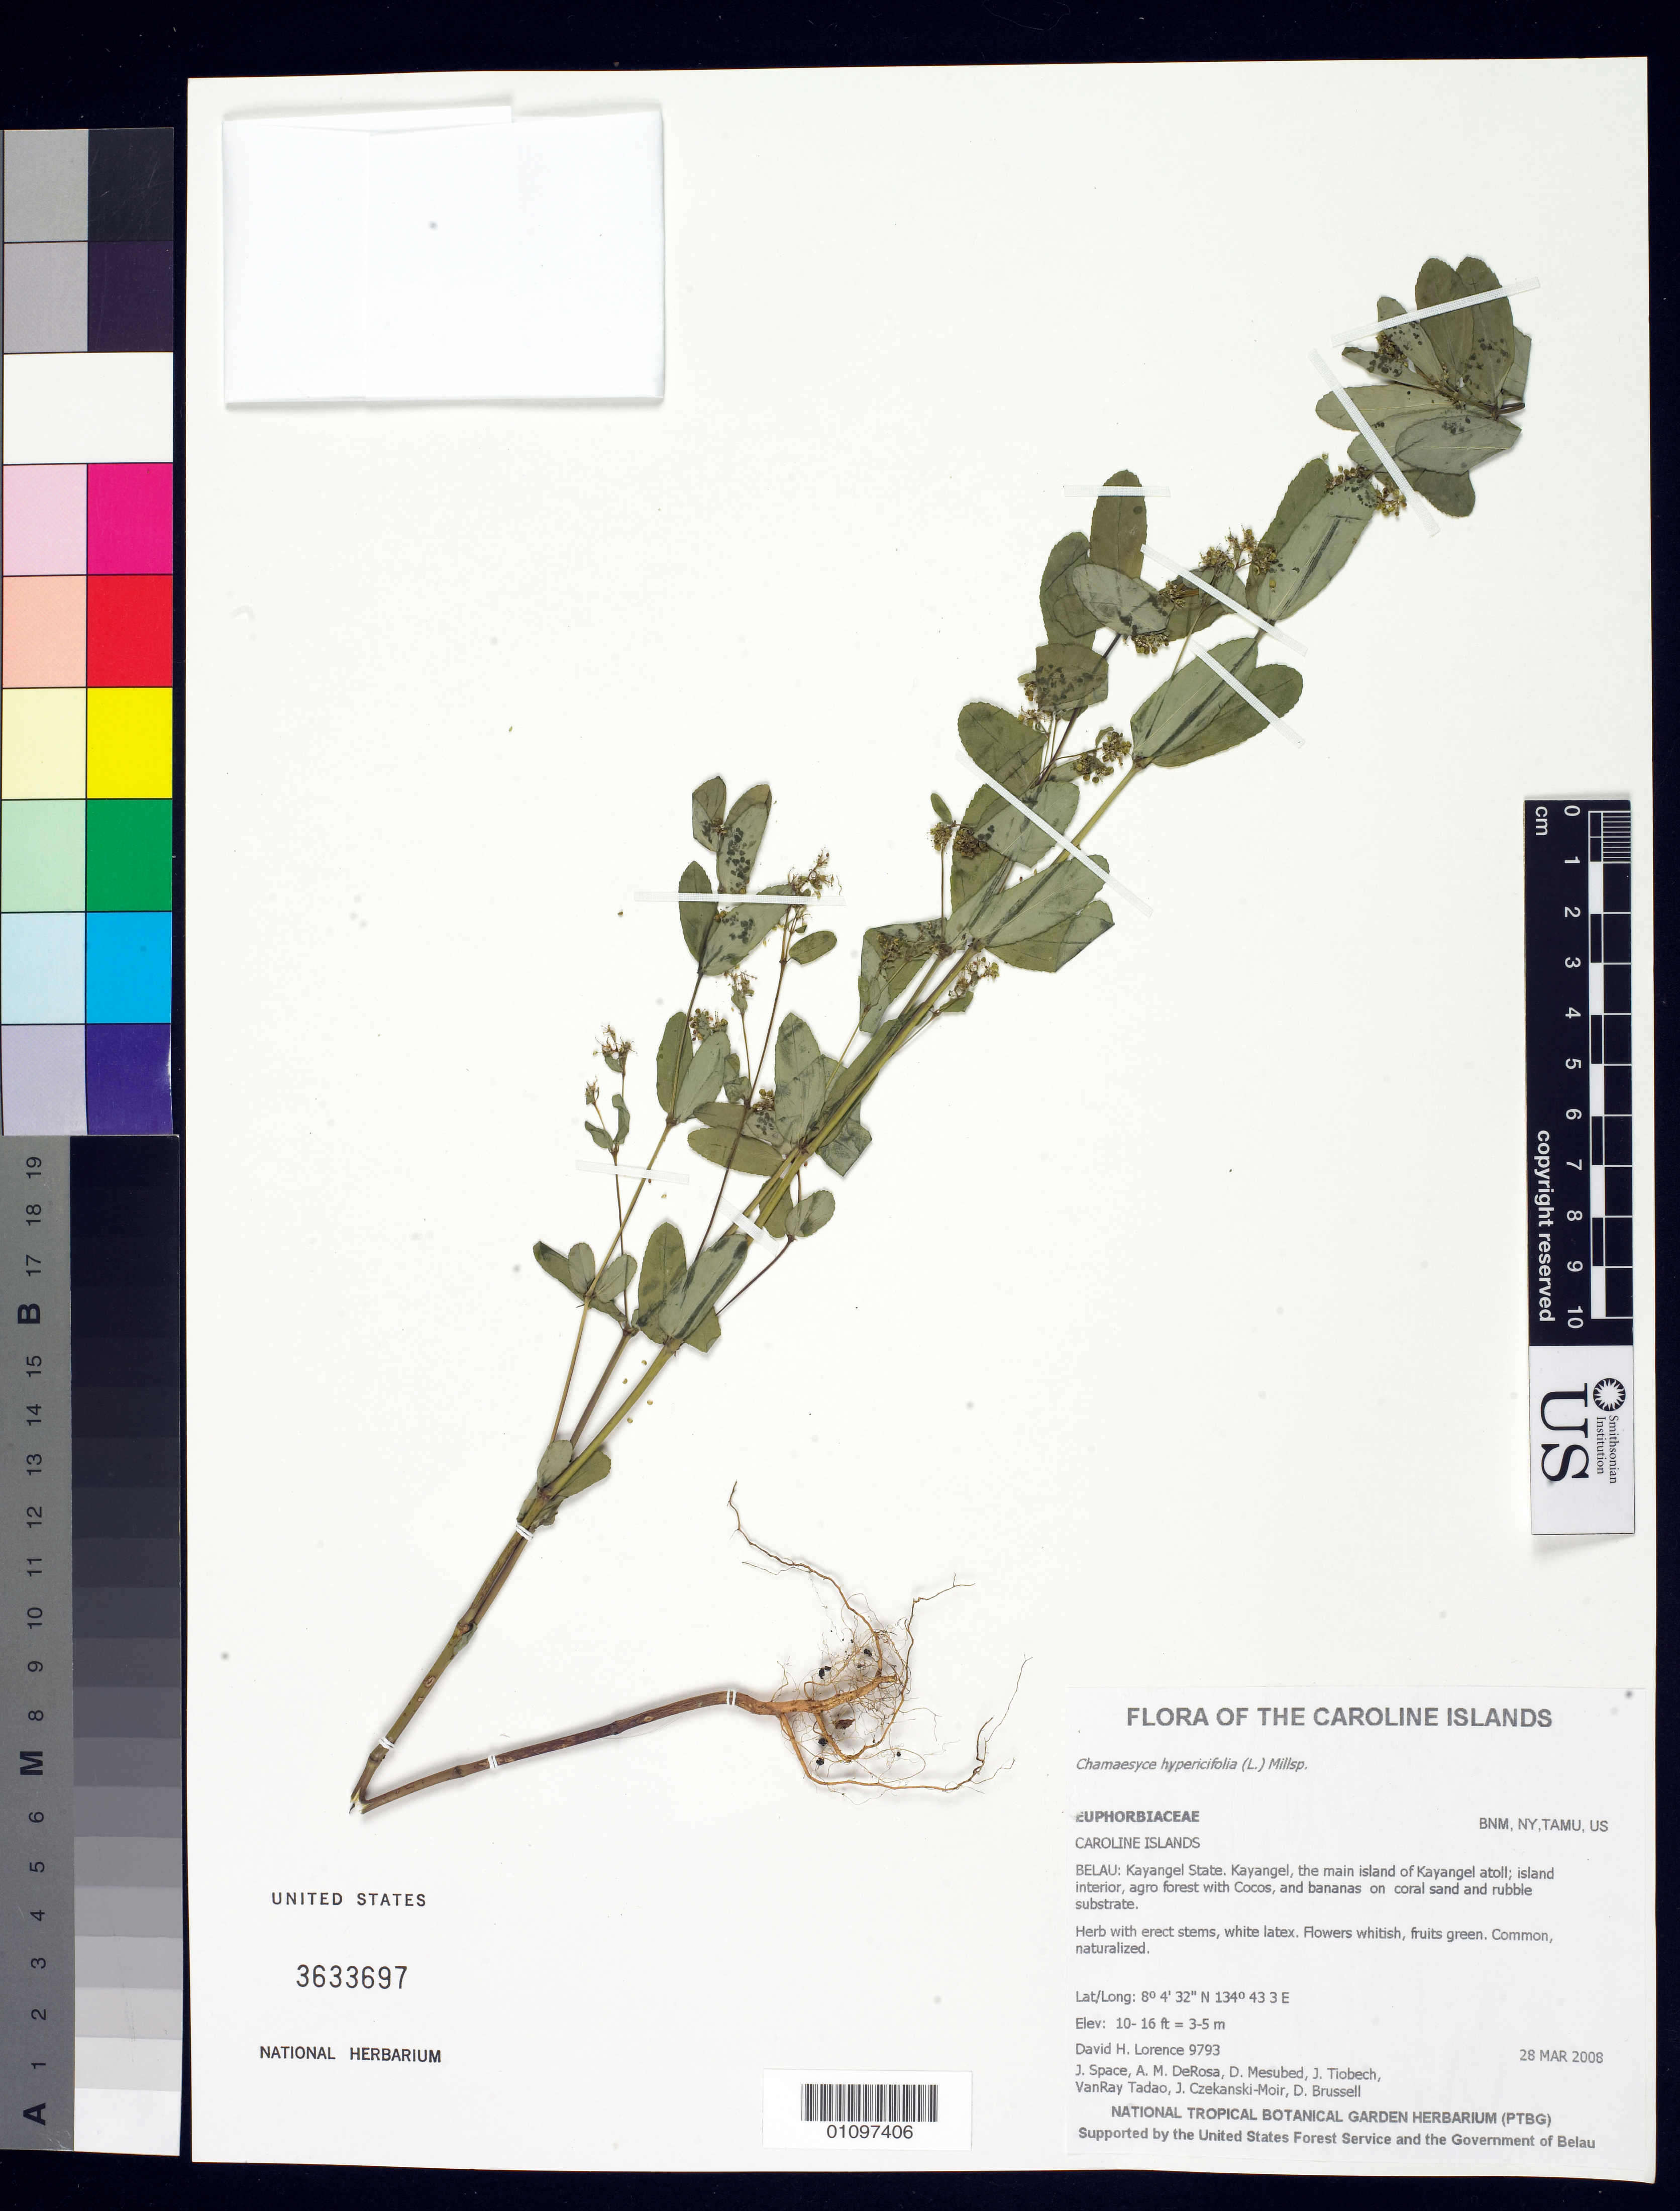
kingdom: Plantae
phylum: Tracheophyta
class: Magnoliopsida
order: Malpighiales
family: Euphorbiaceae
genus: Euphorbia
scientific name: Euphorbia hypericifolia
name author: L.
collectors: D. Lorence, J. Space, A. DeRosa, D. Mesubed, J. Tiobech, V. Tadao & J. Czekanski-Moir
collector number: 9793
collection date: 2008-03-28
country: Palau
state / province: Kayangel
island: Ngcheangel [Kayangel] Atoll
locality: The main island of Kayangel atoll; southern interior part of island.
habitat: agroforest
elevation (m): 3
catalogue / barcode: US 3633697